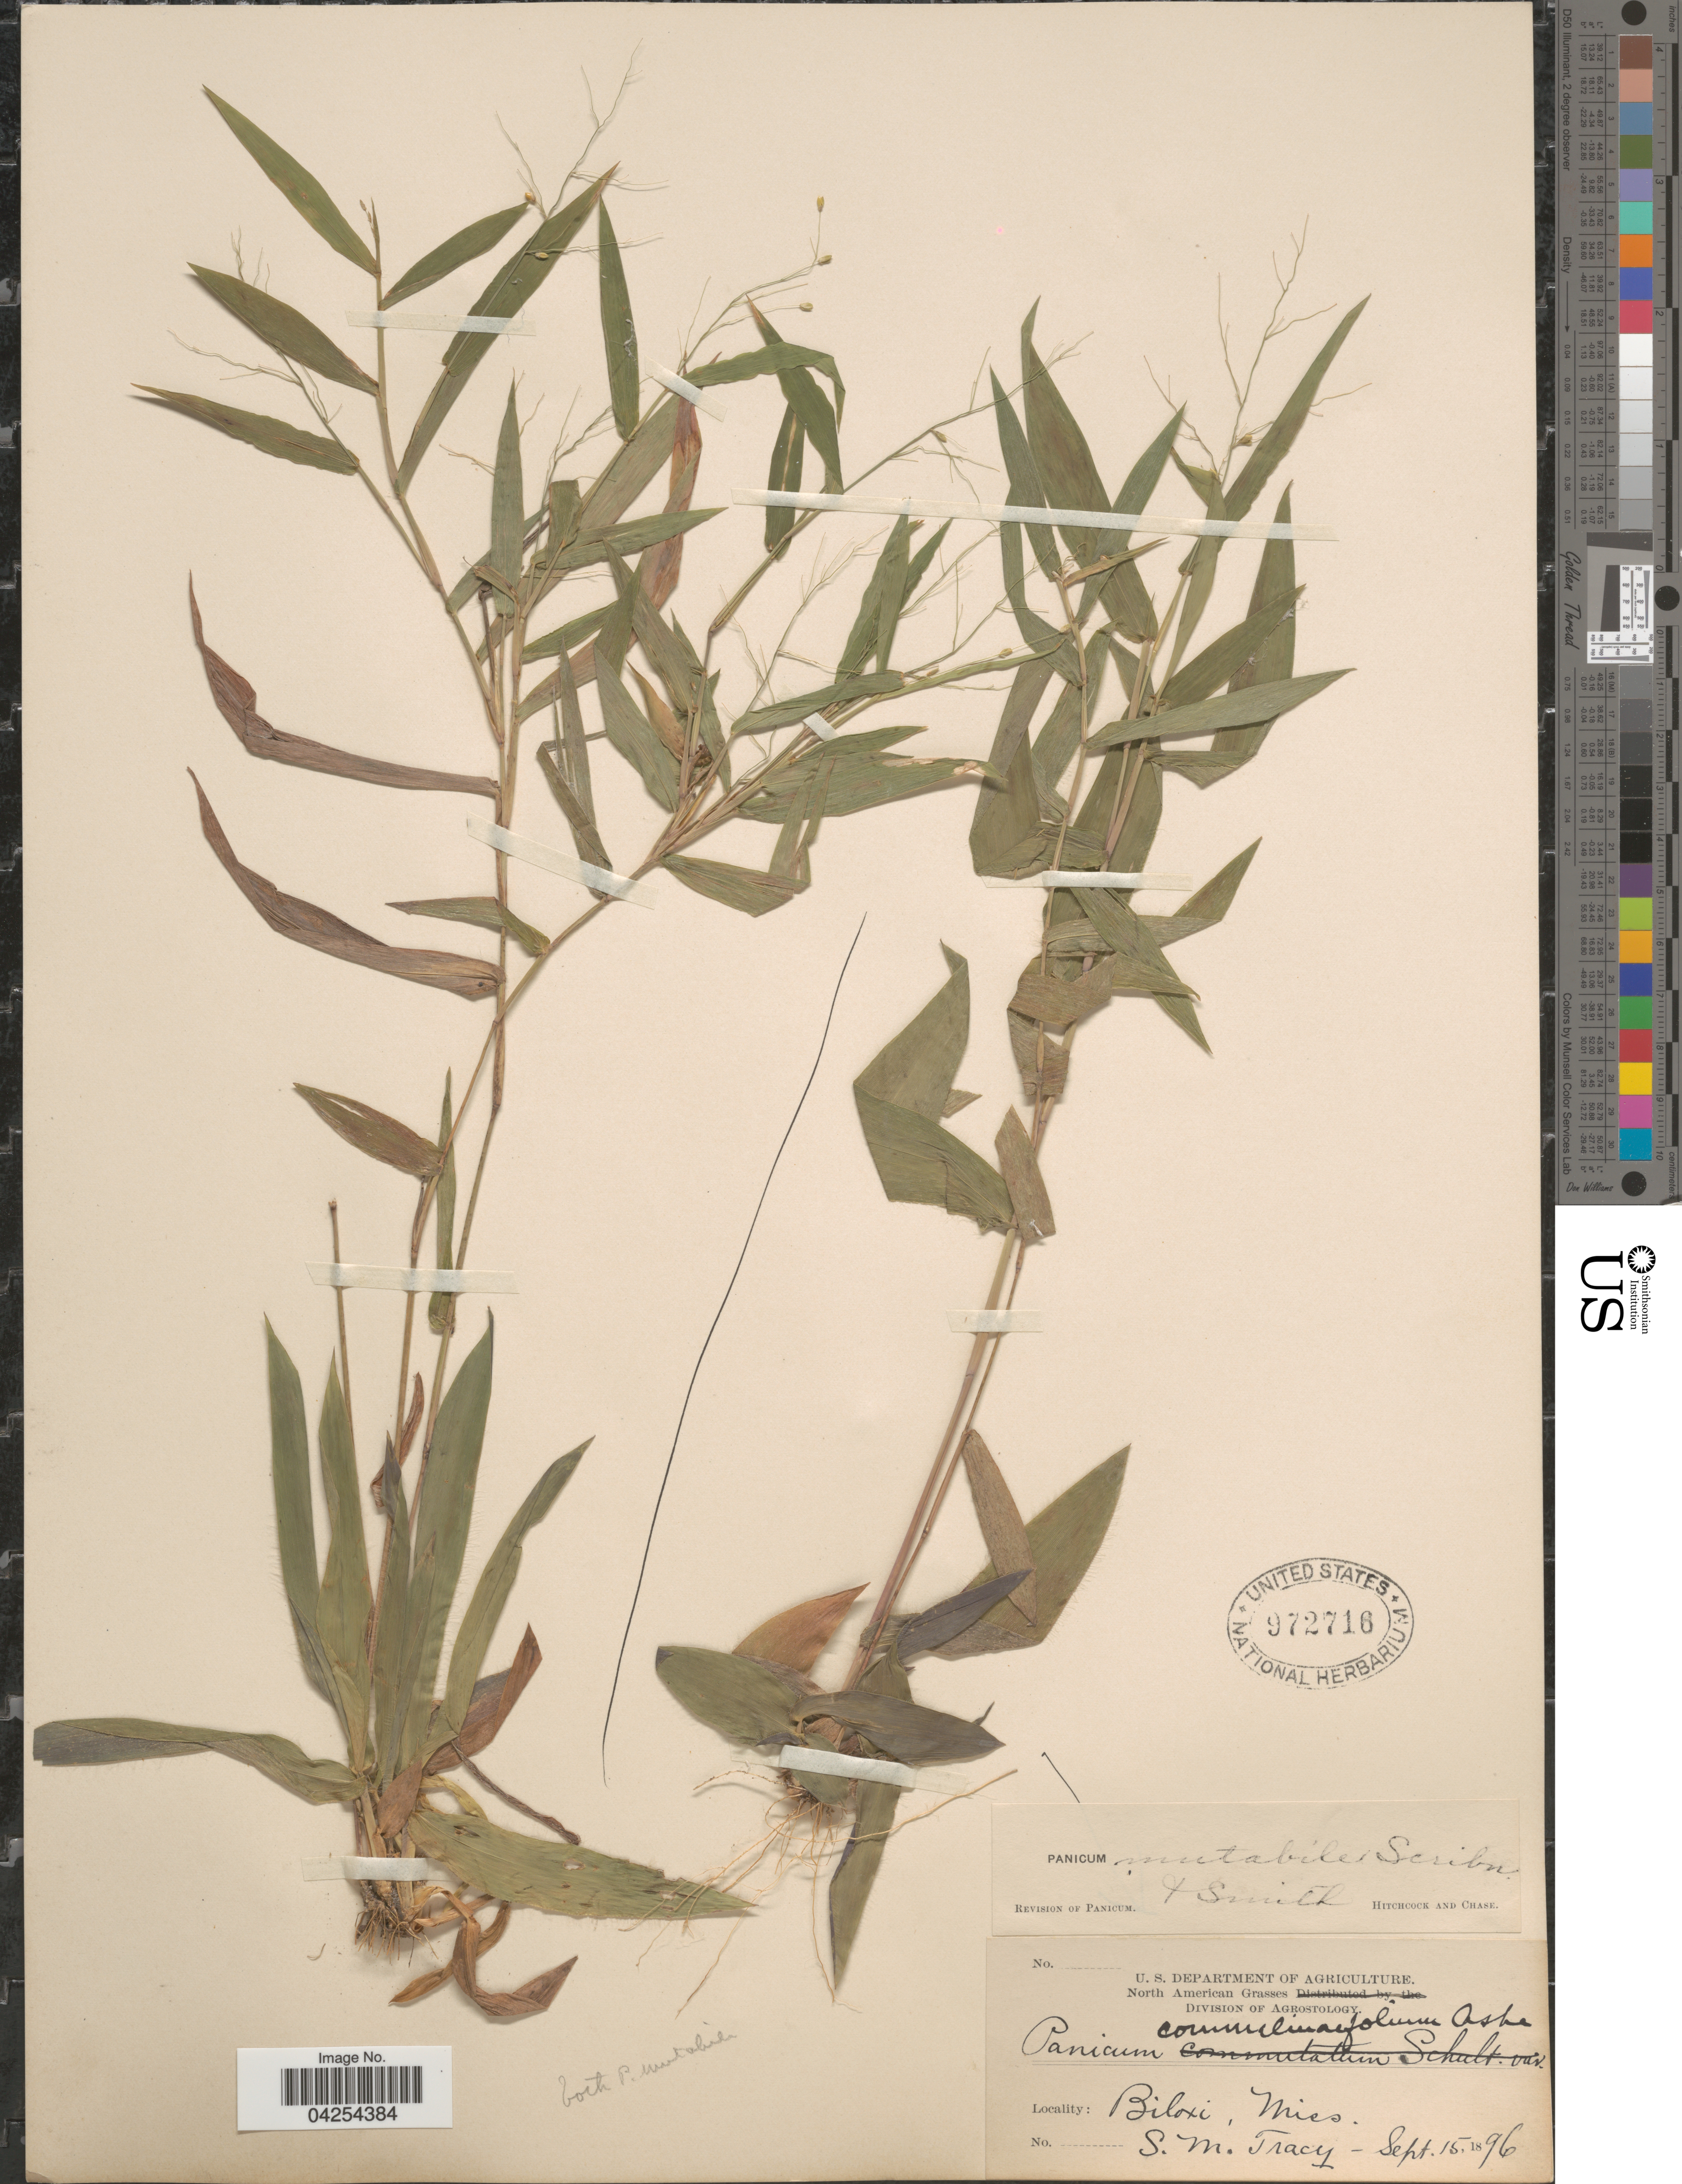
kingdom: Plantae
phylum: Tracheophyta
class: Liliopsida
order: Poales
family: Poaceae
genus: Dichanthelium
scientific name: Dichanthelium commutatum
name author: (Schult.) Gould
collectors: S. M. Tracy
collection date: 1896-09-15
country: United States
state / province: Mississippi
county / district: Harrison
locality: Biloxi.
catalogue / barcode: US 972716